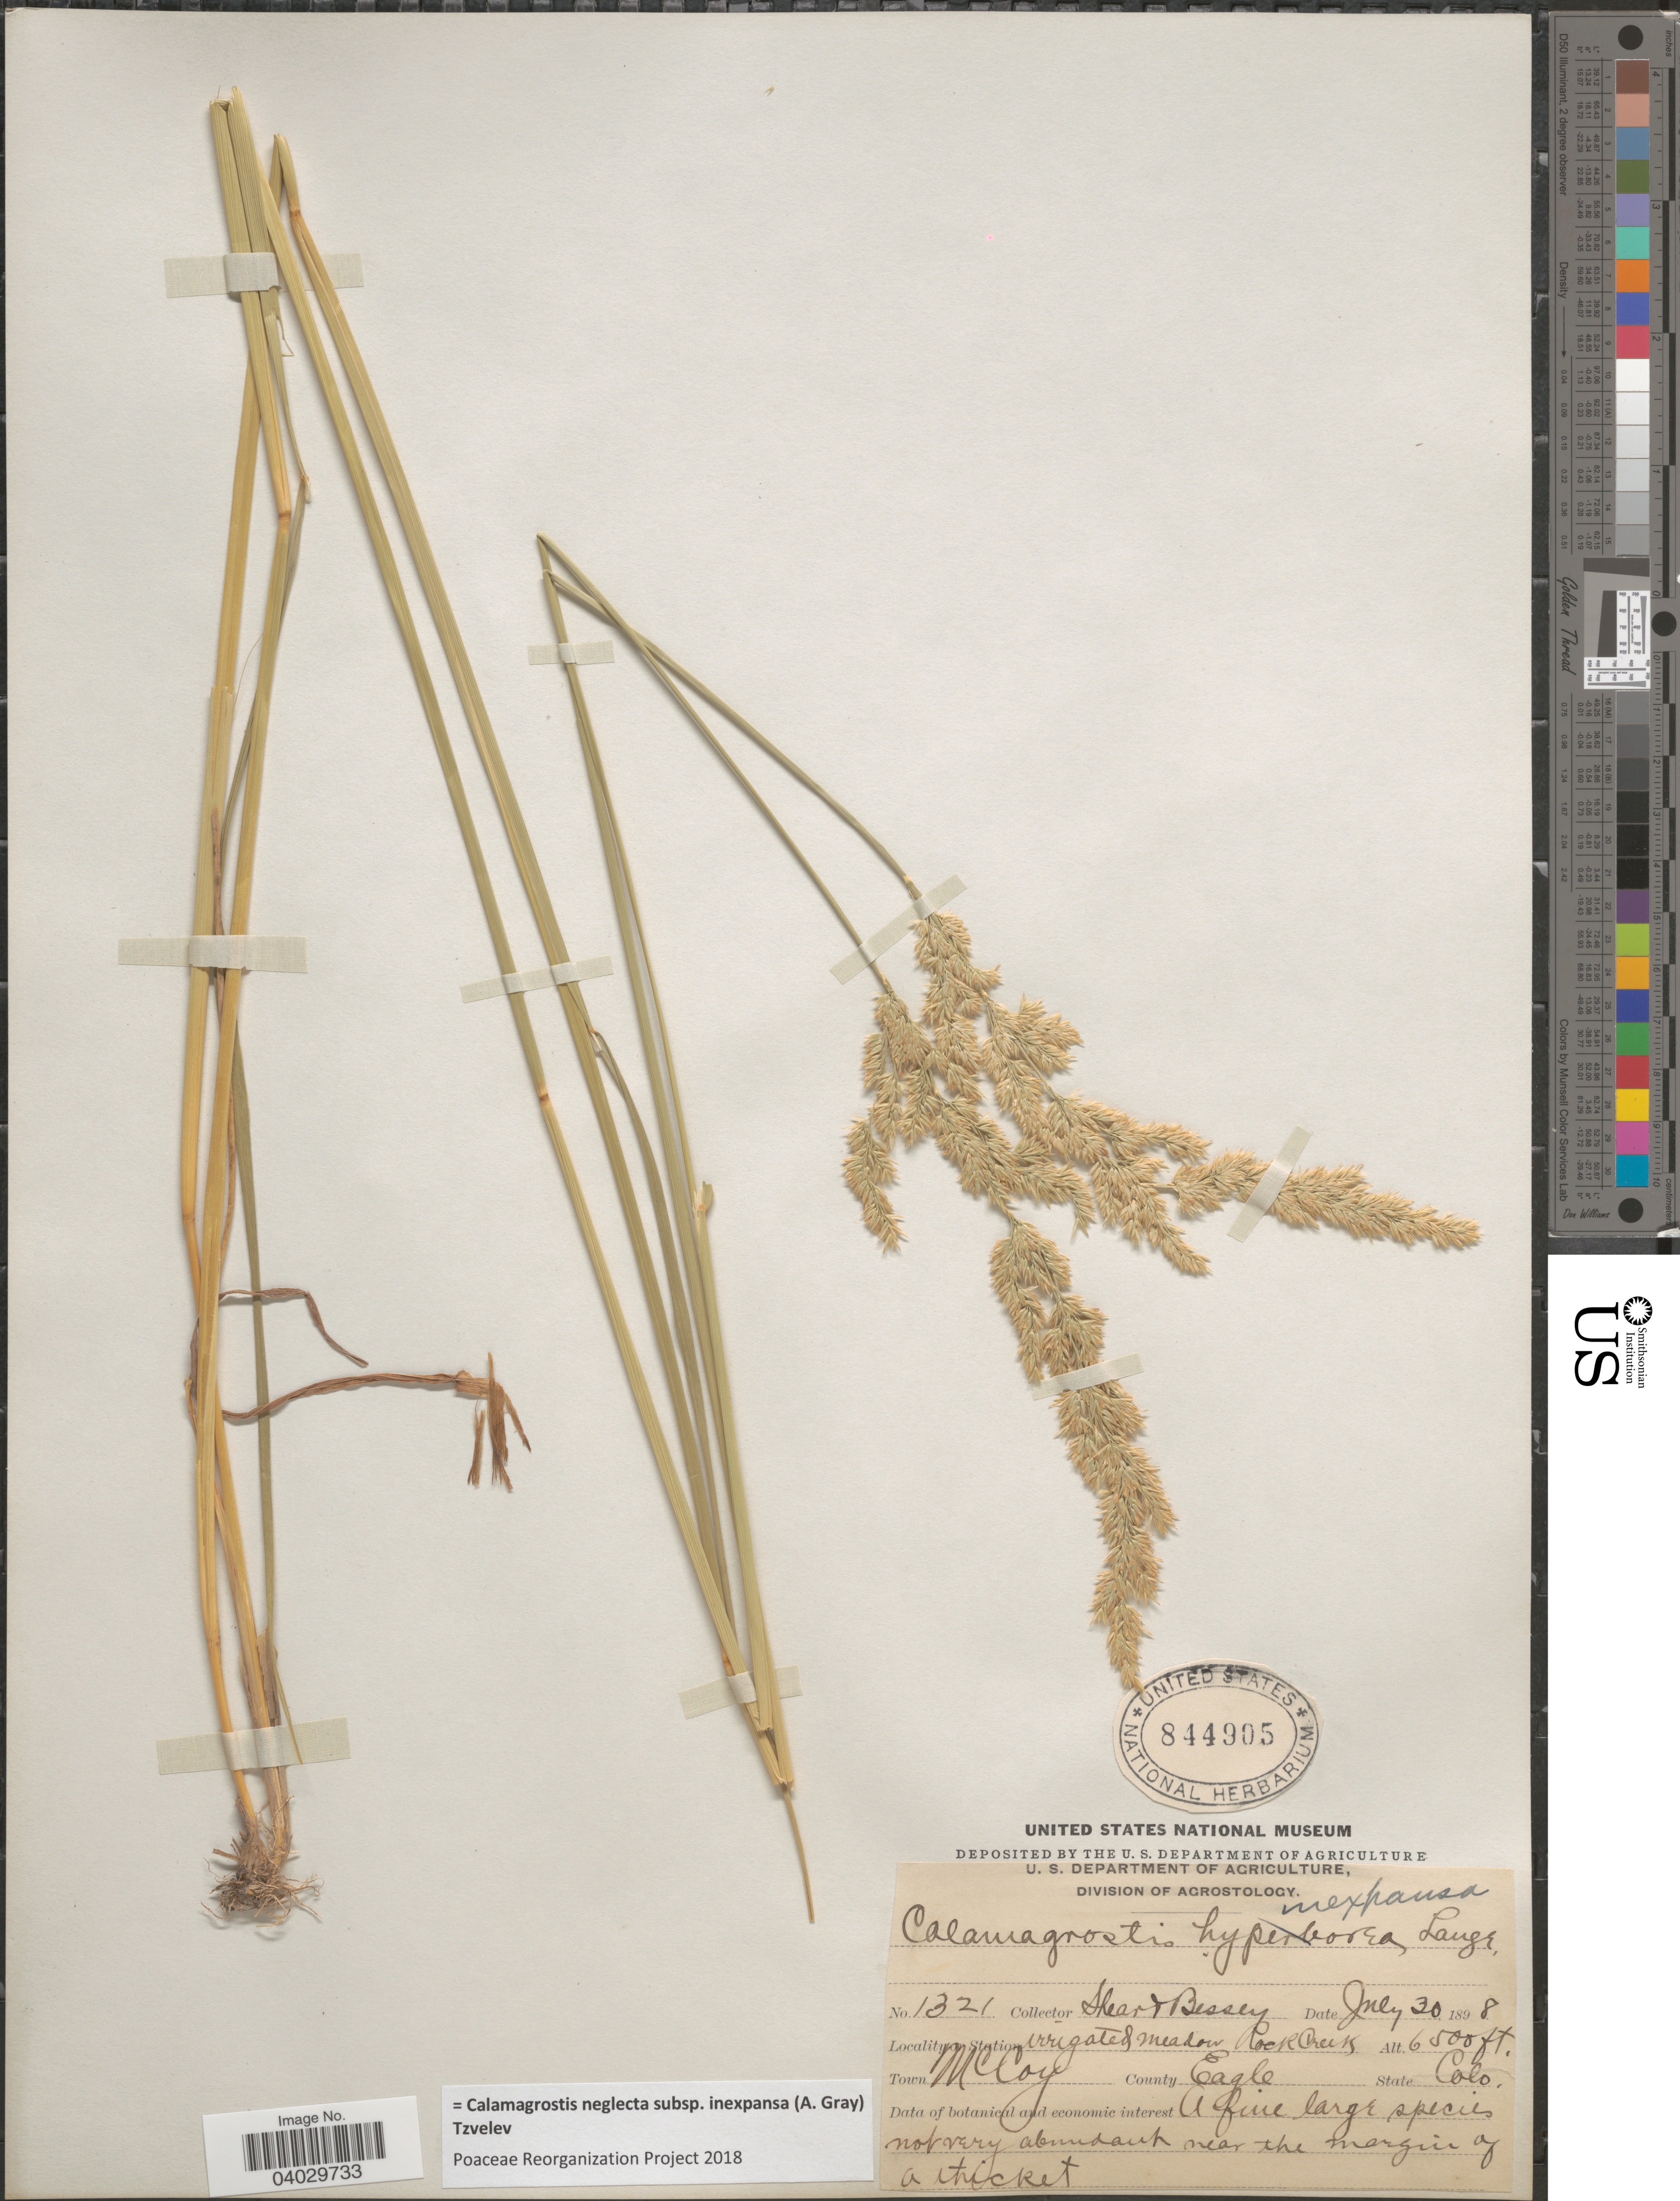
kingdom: Plantae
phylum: Tracheophyta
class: Liliopsida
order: Poales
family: Poaceae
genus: Calamagrostis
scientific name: Calamagrostis neglecta subsp. inexpansa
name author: (A. Gray) Tzvelev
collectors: -- Shear & -. Bessey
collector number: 1321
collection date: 1898-07-30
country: United States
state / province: Colorado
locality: Rock Creek. Town McCoy. County Eagle.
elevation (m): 1981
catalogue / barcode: US 844905